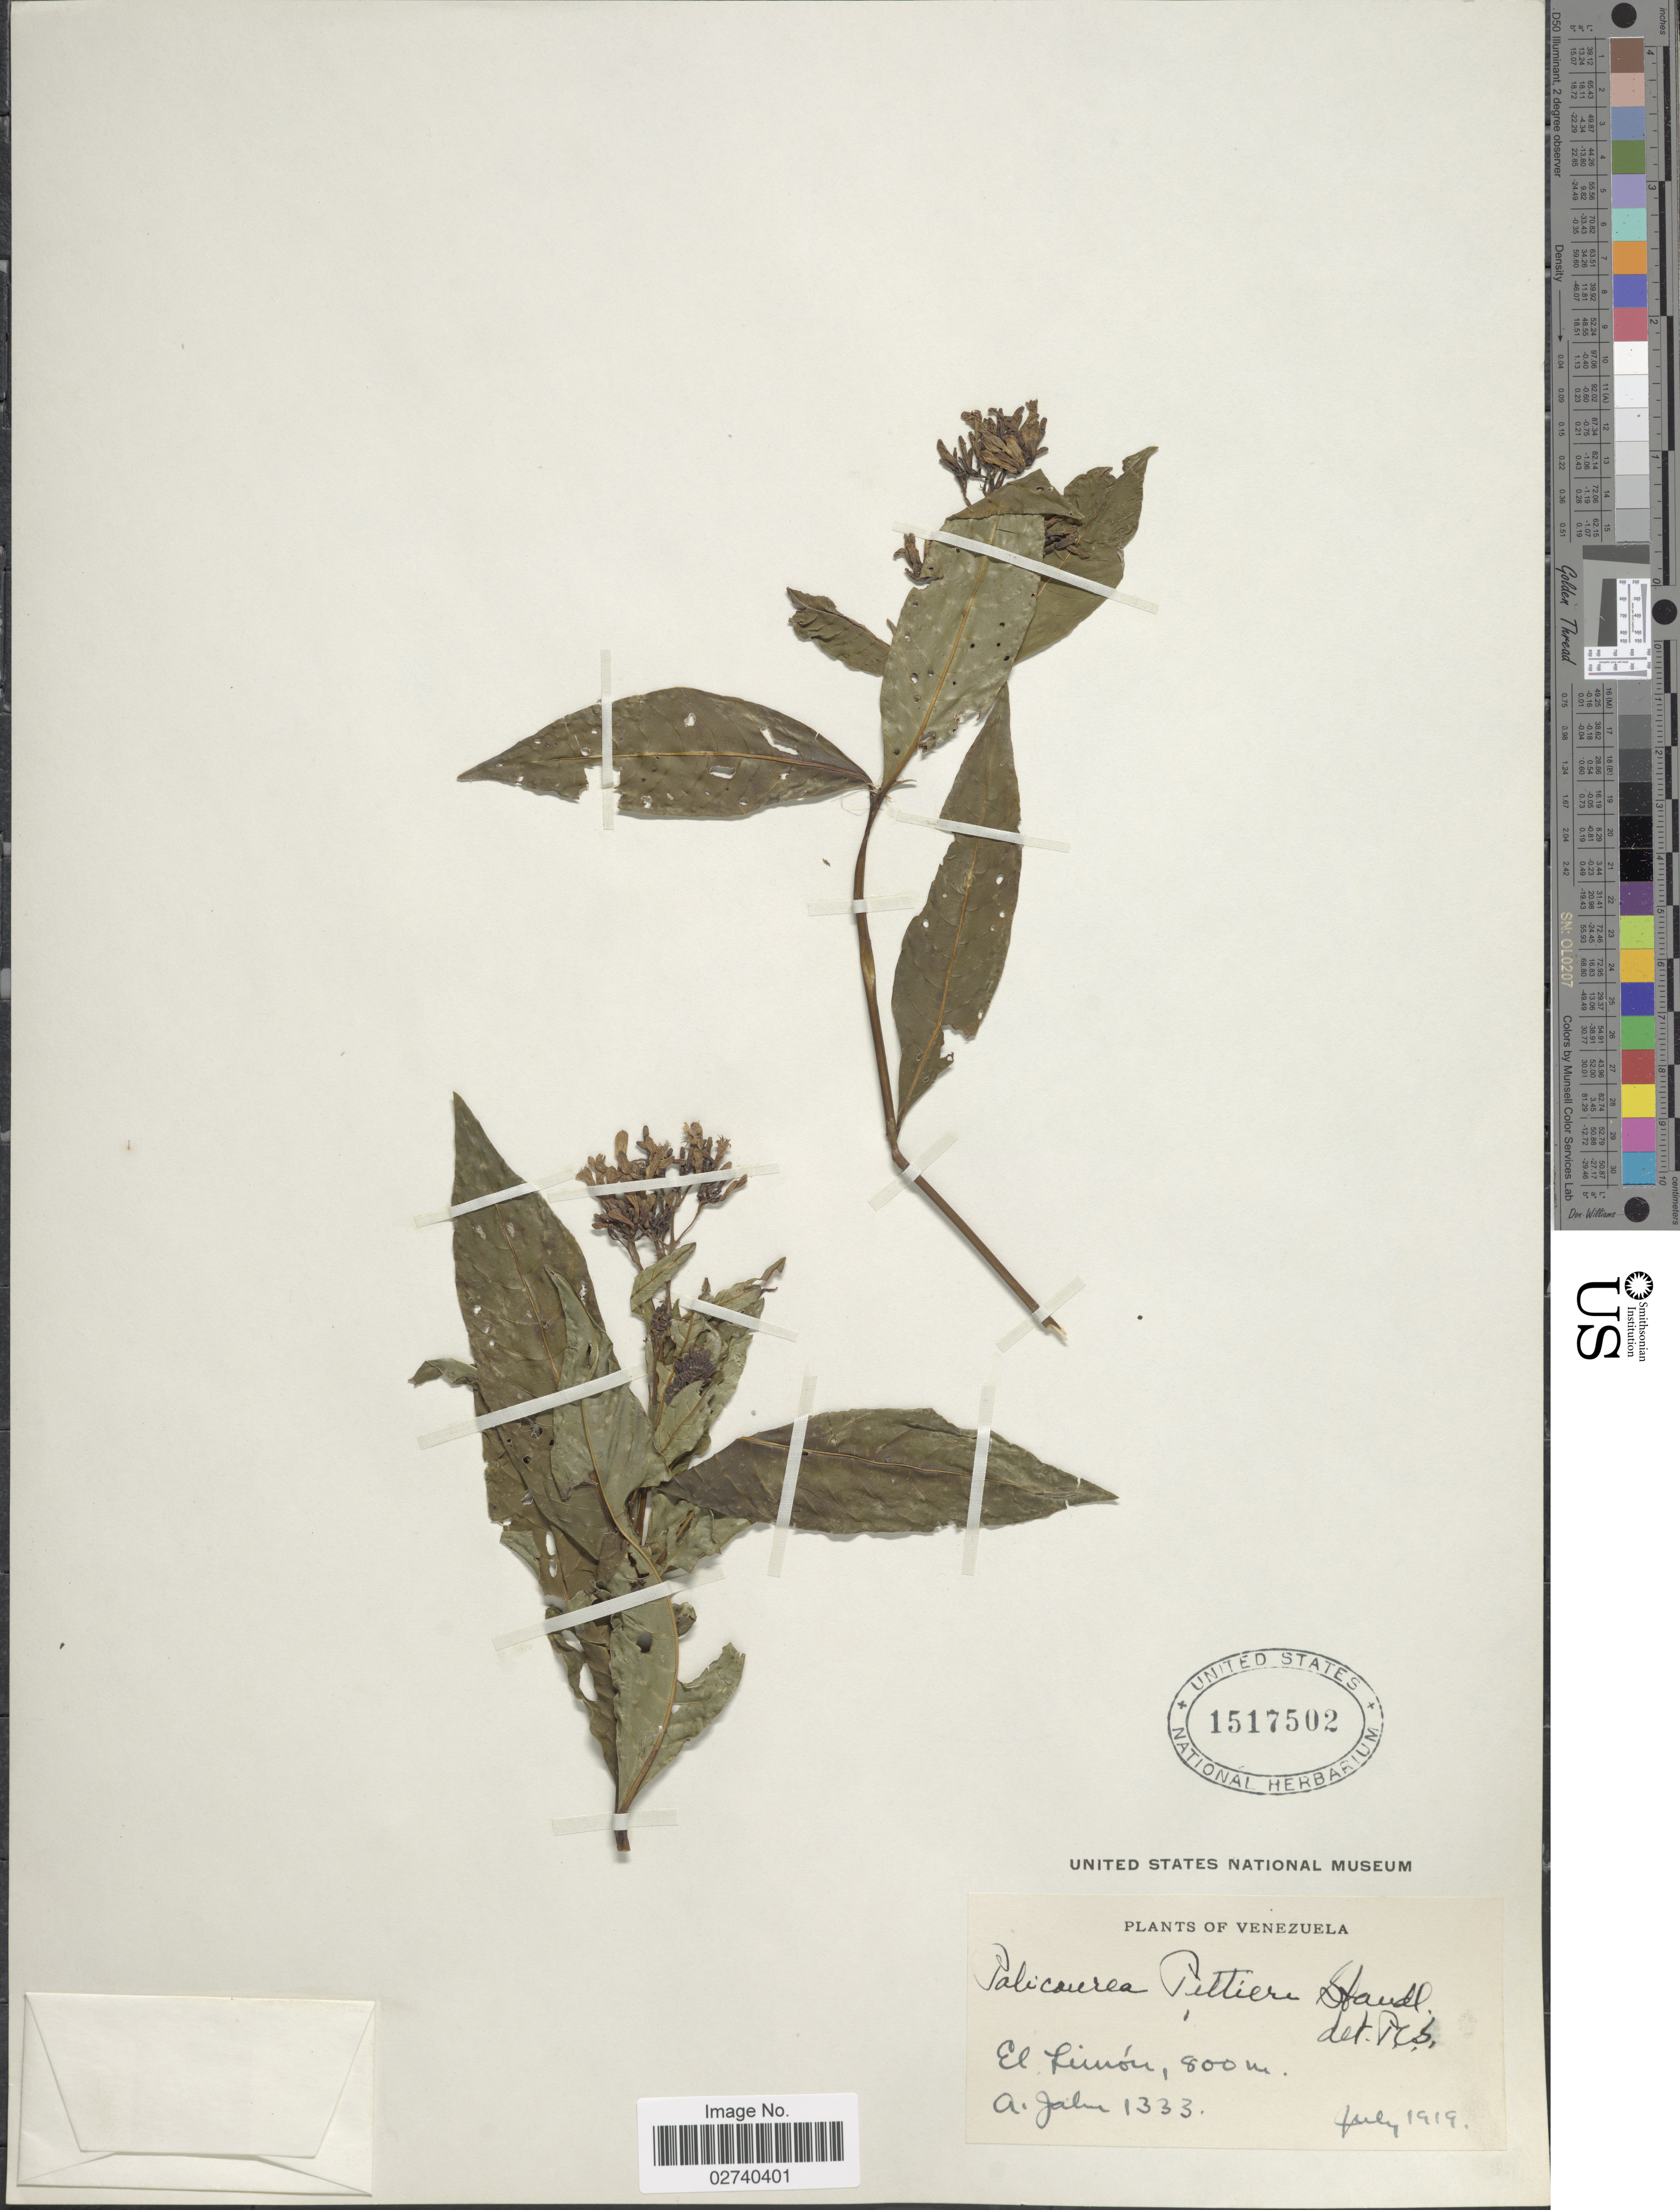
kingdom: Plantae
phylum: Tracheophyta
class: Magnoliopsida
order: Gentianales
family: Rubiaceae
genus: Palicourea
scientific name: Palicourea pittieri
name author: Standl.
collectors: A. Jahn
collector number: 1333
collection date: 1919-07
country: Venezuela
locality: El Limón.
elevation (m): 800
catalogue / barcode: US 1517502